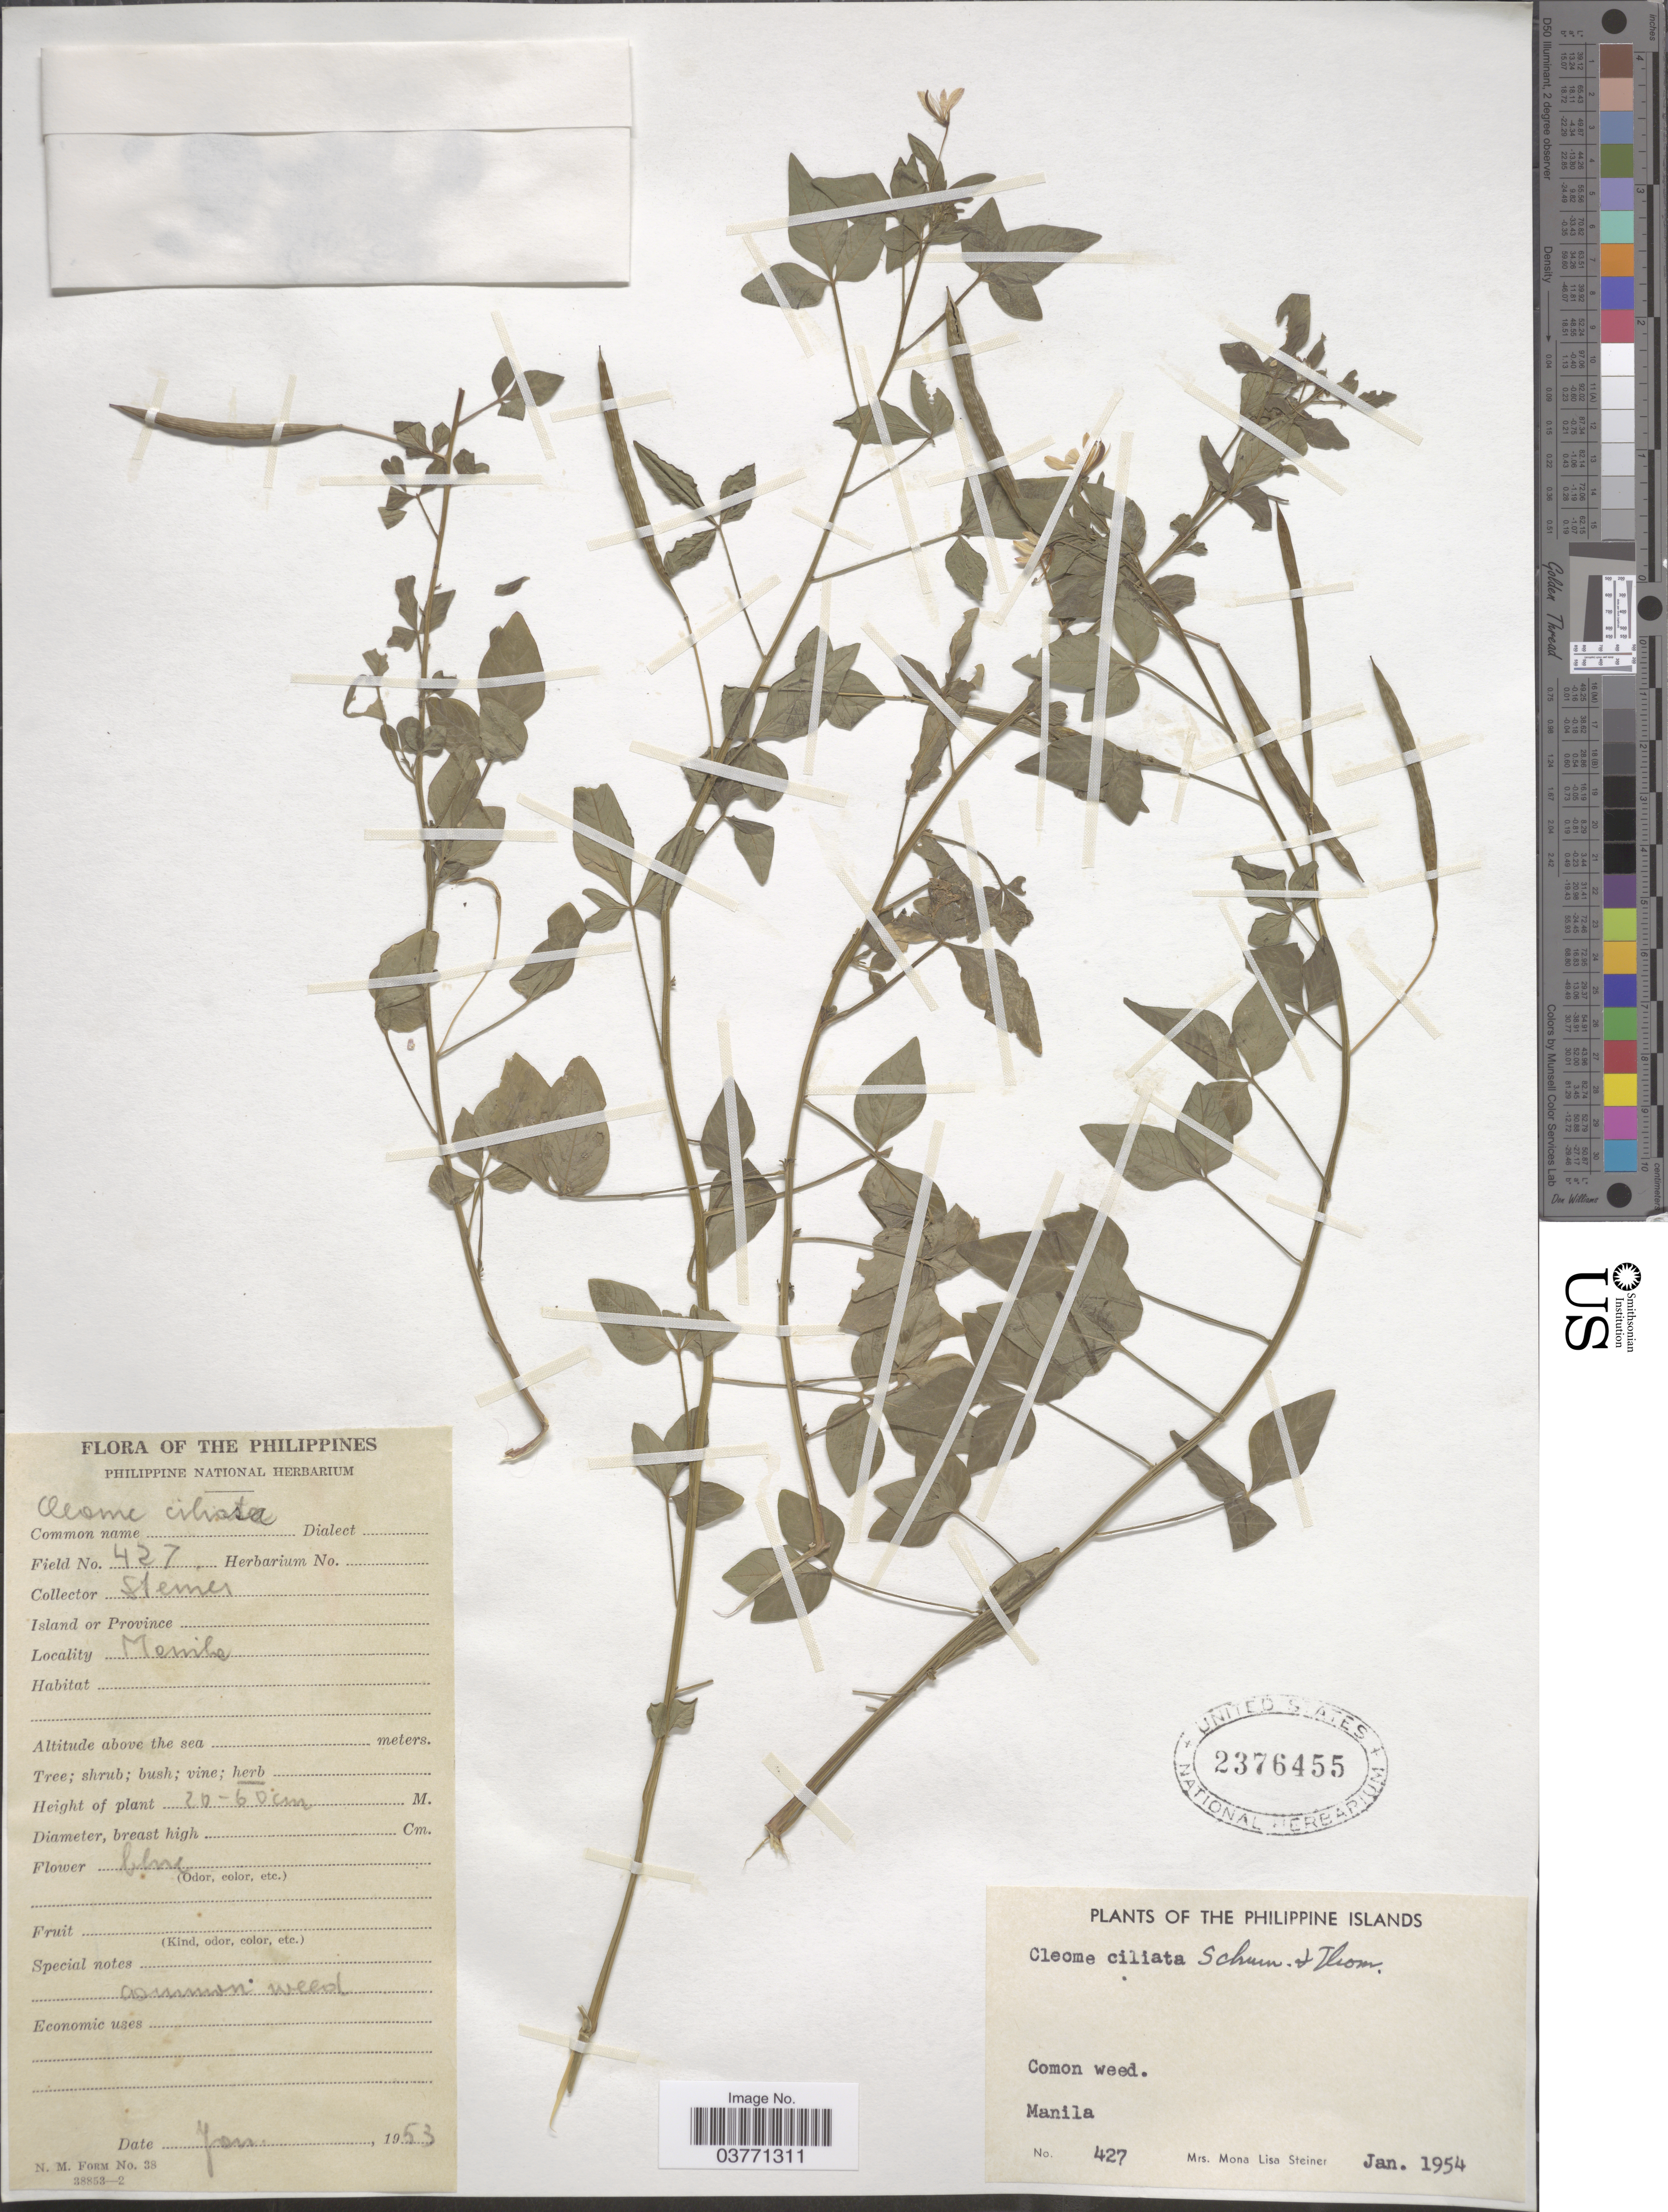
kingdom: Plantae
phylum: Tracheophyta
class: Magnoliopsida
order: Brassicales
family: Cleomaceae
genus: Sieruela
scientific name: Sieruela rutidosperma var. rutidosperma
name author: (DC.) Roalson & J.C. Hall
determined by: Strong, Mark T., (BOT), Smithsonian Institution - National Museum of Natural History (UNITED STATES)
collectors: M. Steiner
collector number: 427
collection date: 1953-01/1954-01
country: Philippines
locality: Manila.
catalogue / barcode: US 2376455